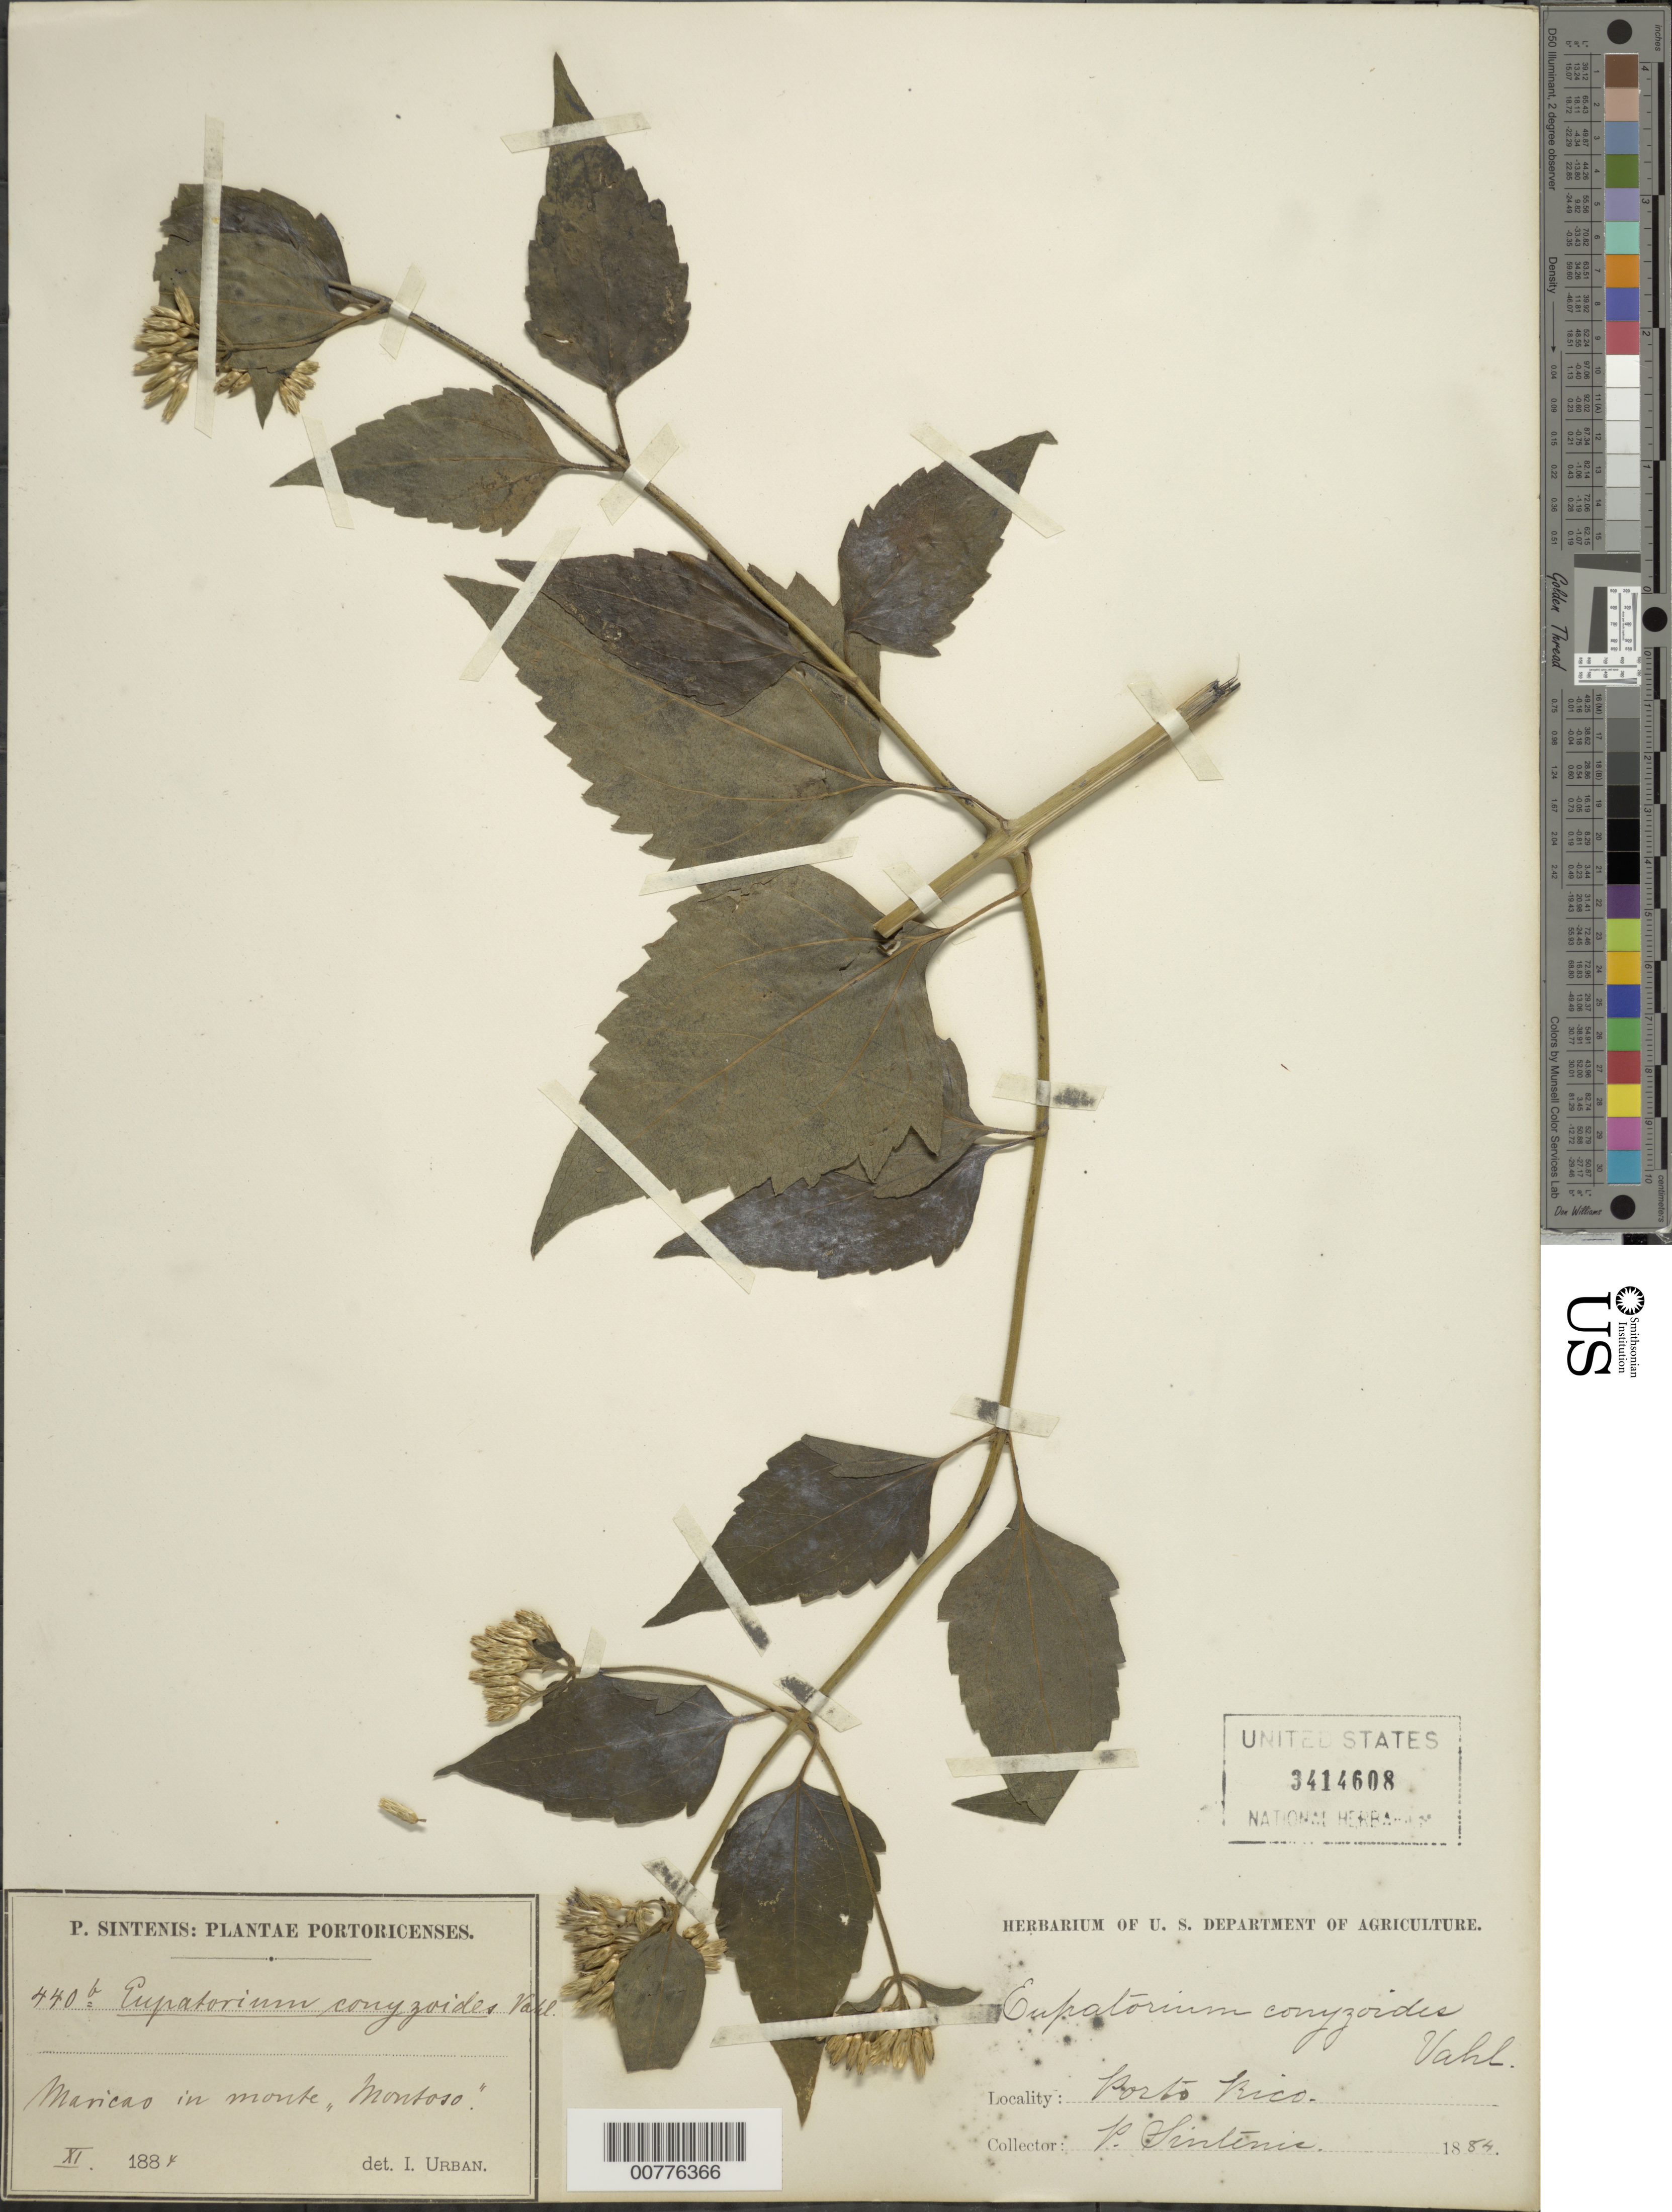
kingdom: Plantae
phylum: Tracheophyta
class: Magnoliopsida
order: Asterales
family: Asteraceae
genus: Chromolaena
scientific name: Chromolaena odorata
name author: (L.) R.M. King & H. Rob.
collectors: P. Sintenis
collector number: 440b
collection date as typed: Nov 1884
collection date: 1884-11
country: Puerto Rico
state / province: Maricao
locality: Maricao, in monte Montoso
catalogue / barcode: US 3414608